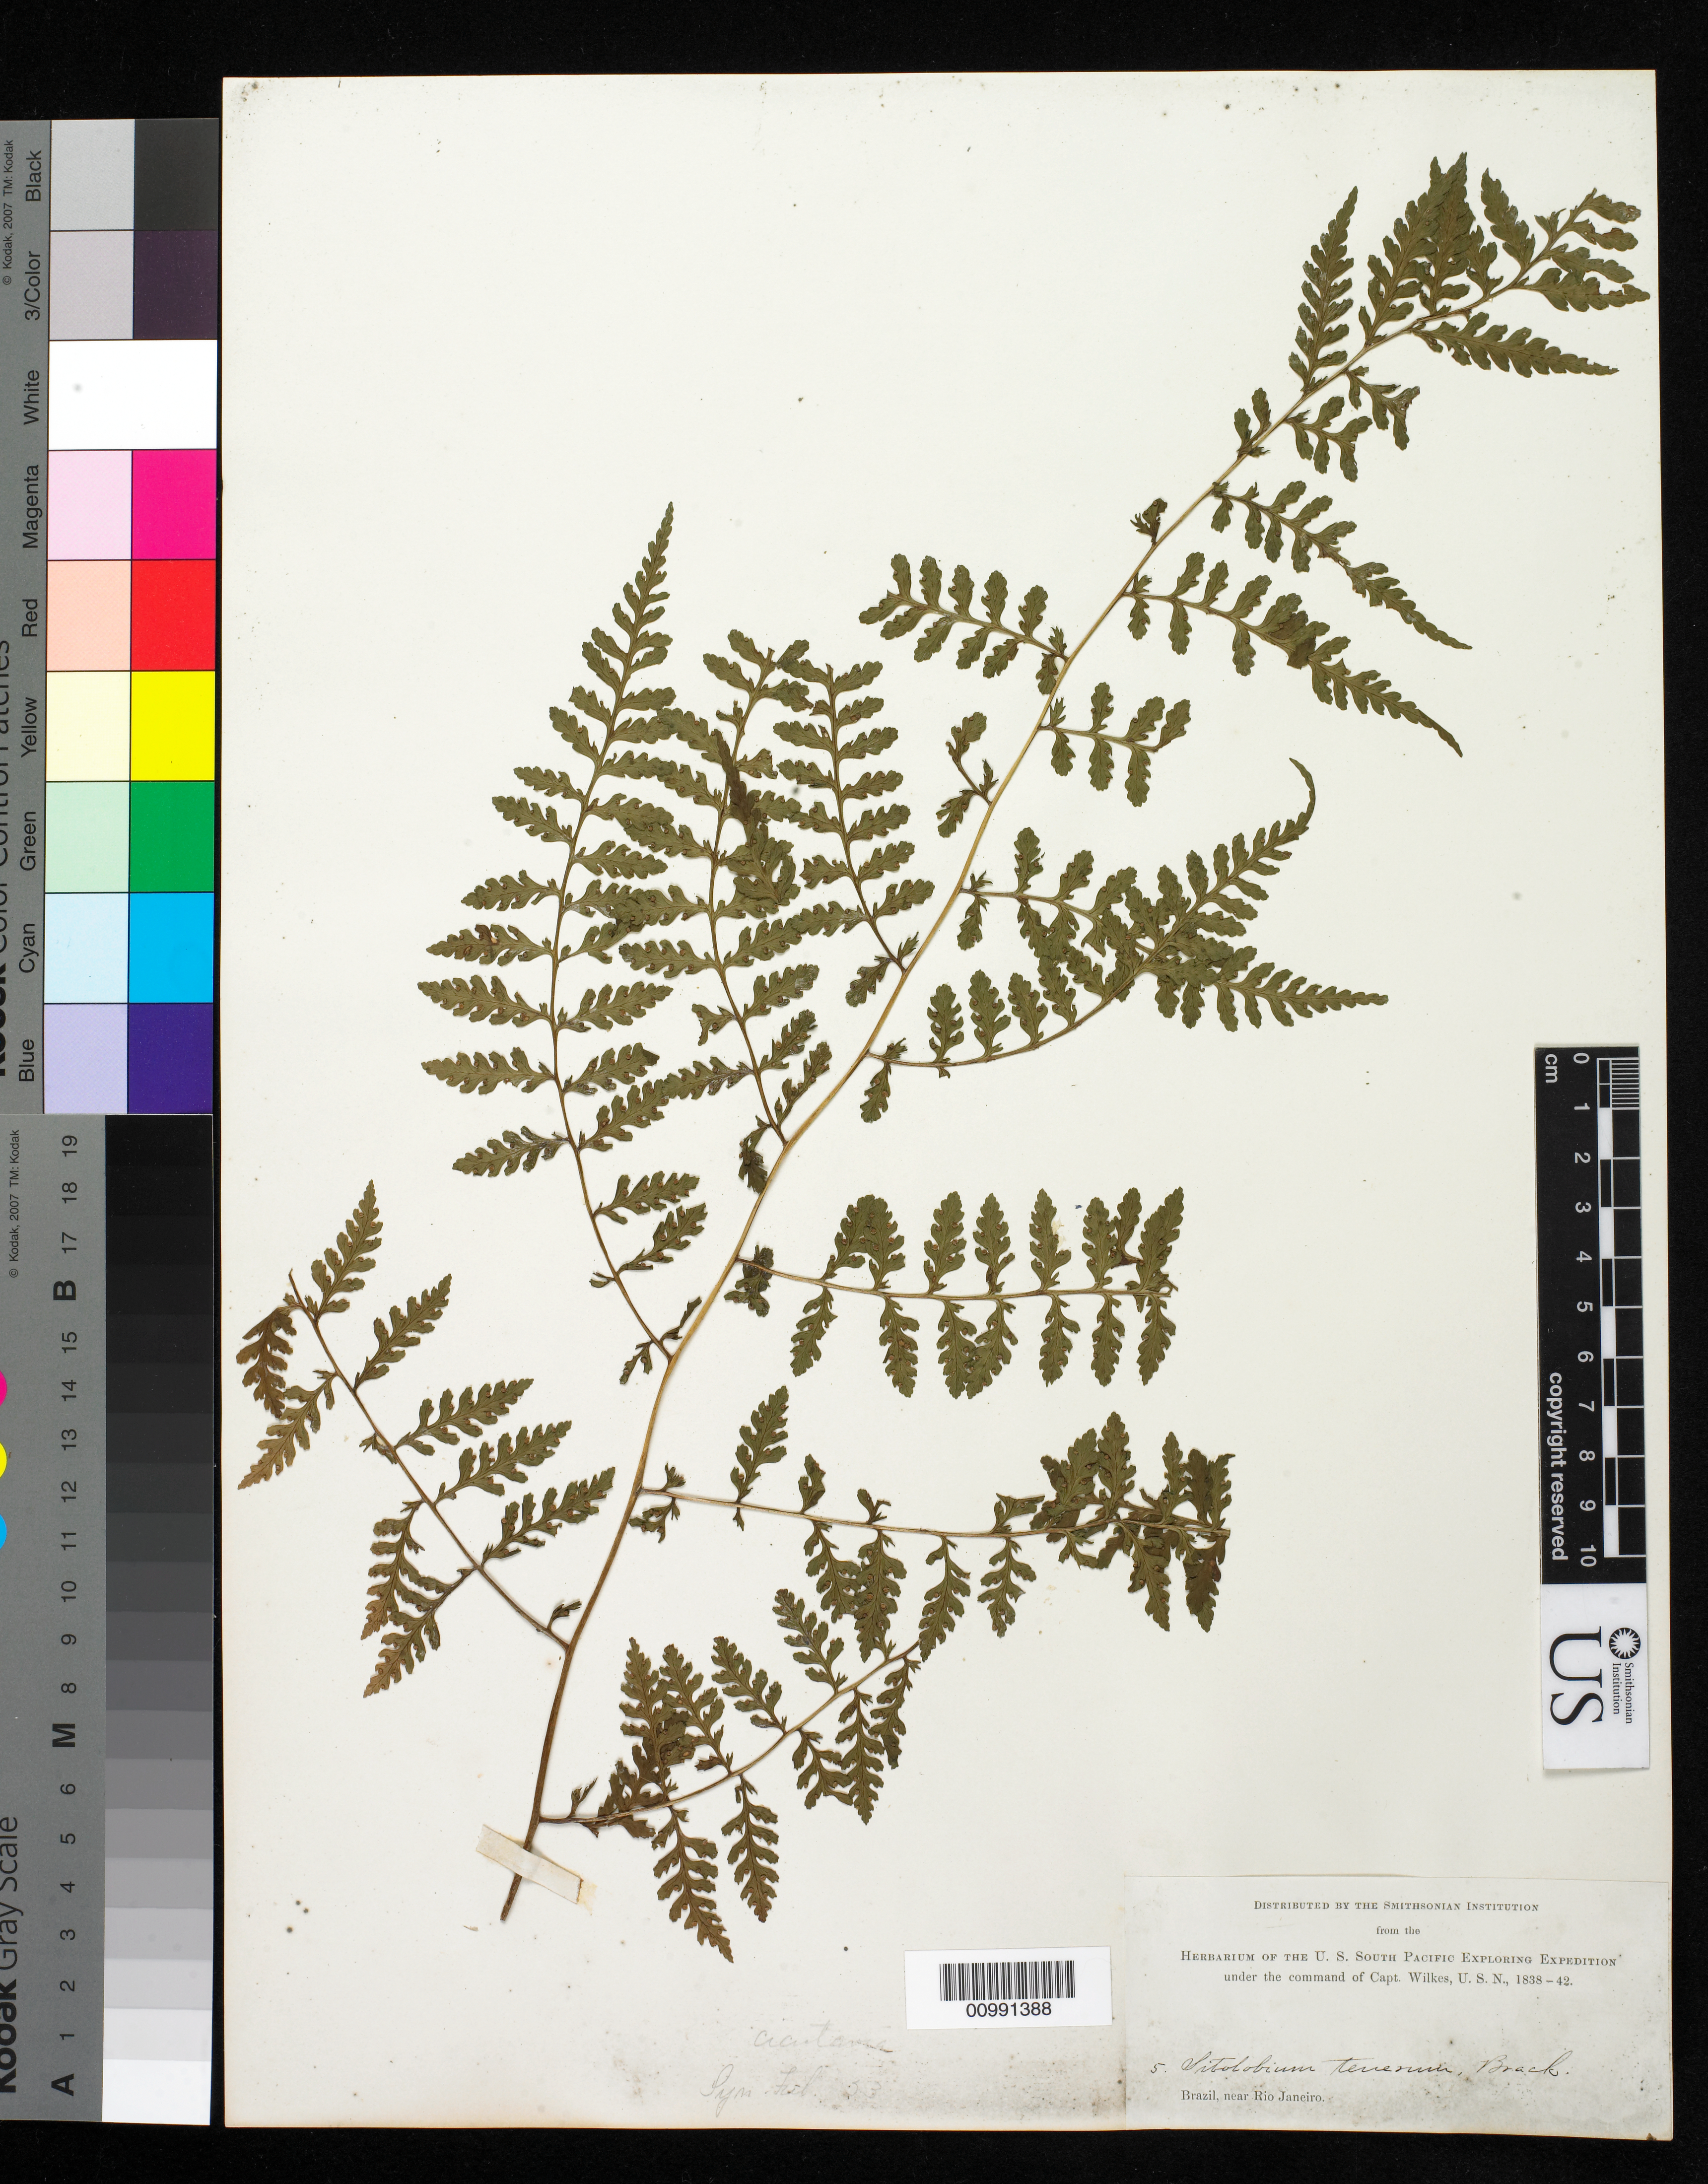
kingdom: Plantae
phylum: Tracheophyta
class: Polypodiopsida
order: Polypodiales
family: Dennstaedtiaceae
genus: Dennstaedtia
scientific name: Dennstaedtia globulifera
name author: (Poir.) Hieron.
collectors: Wilkes Explor. Exped.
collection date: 1838/1842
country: Brazil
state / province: Rio de Janeiro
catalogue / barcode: US 98704